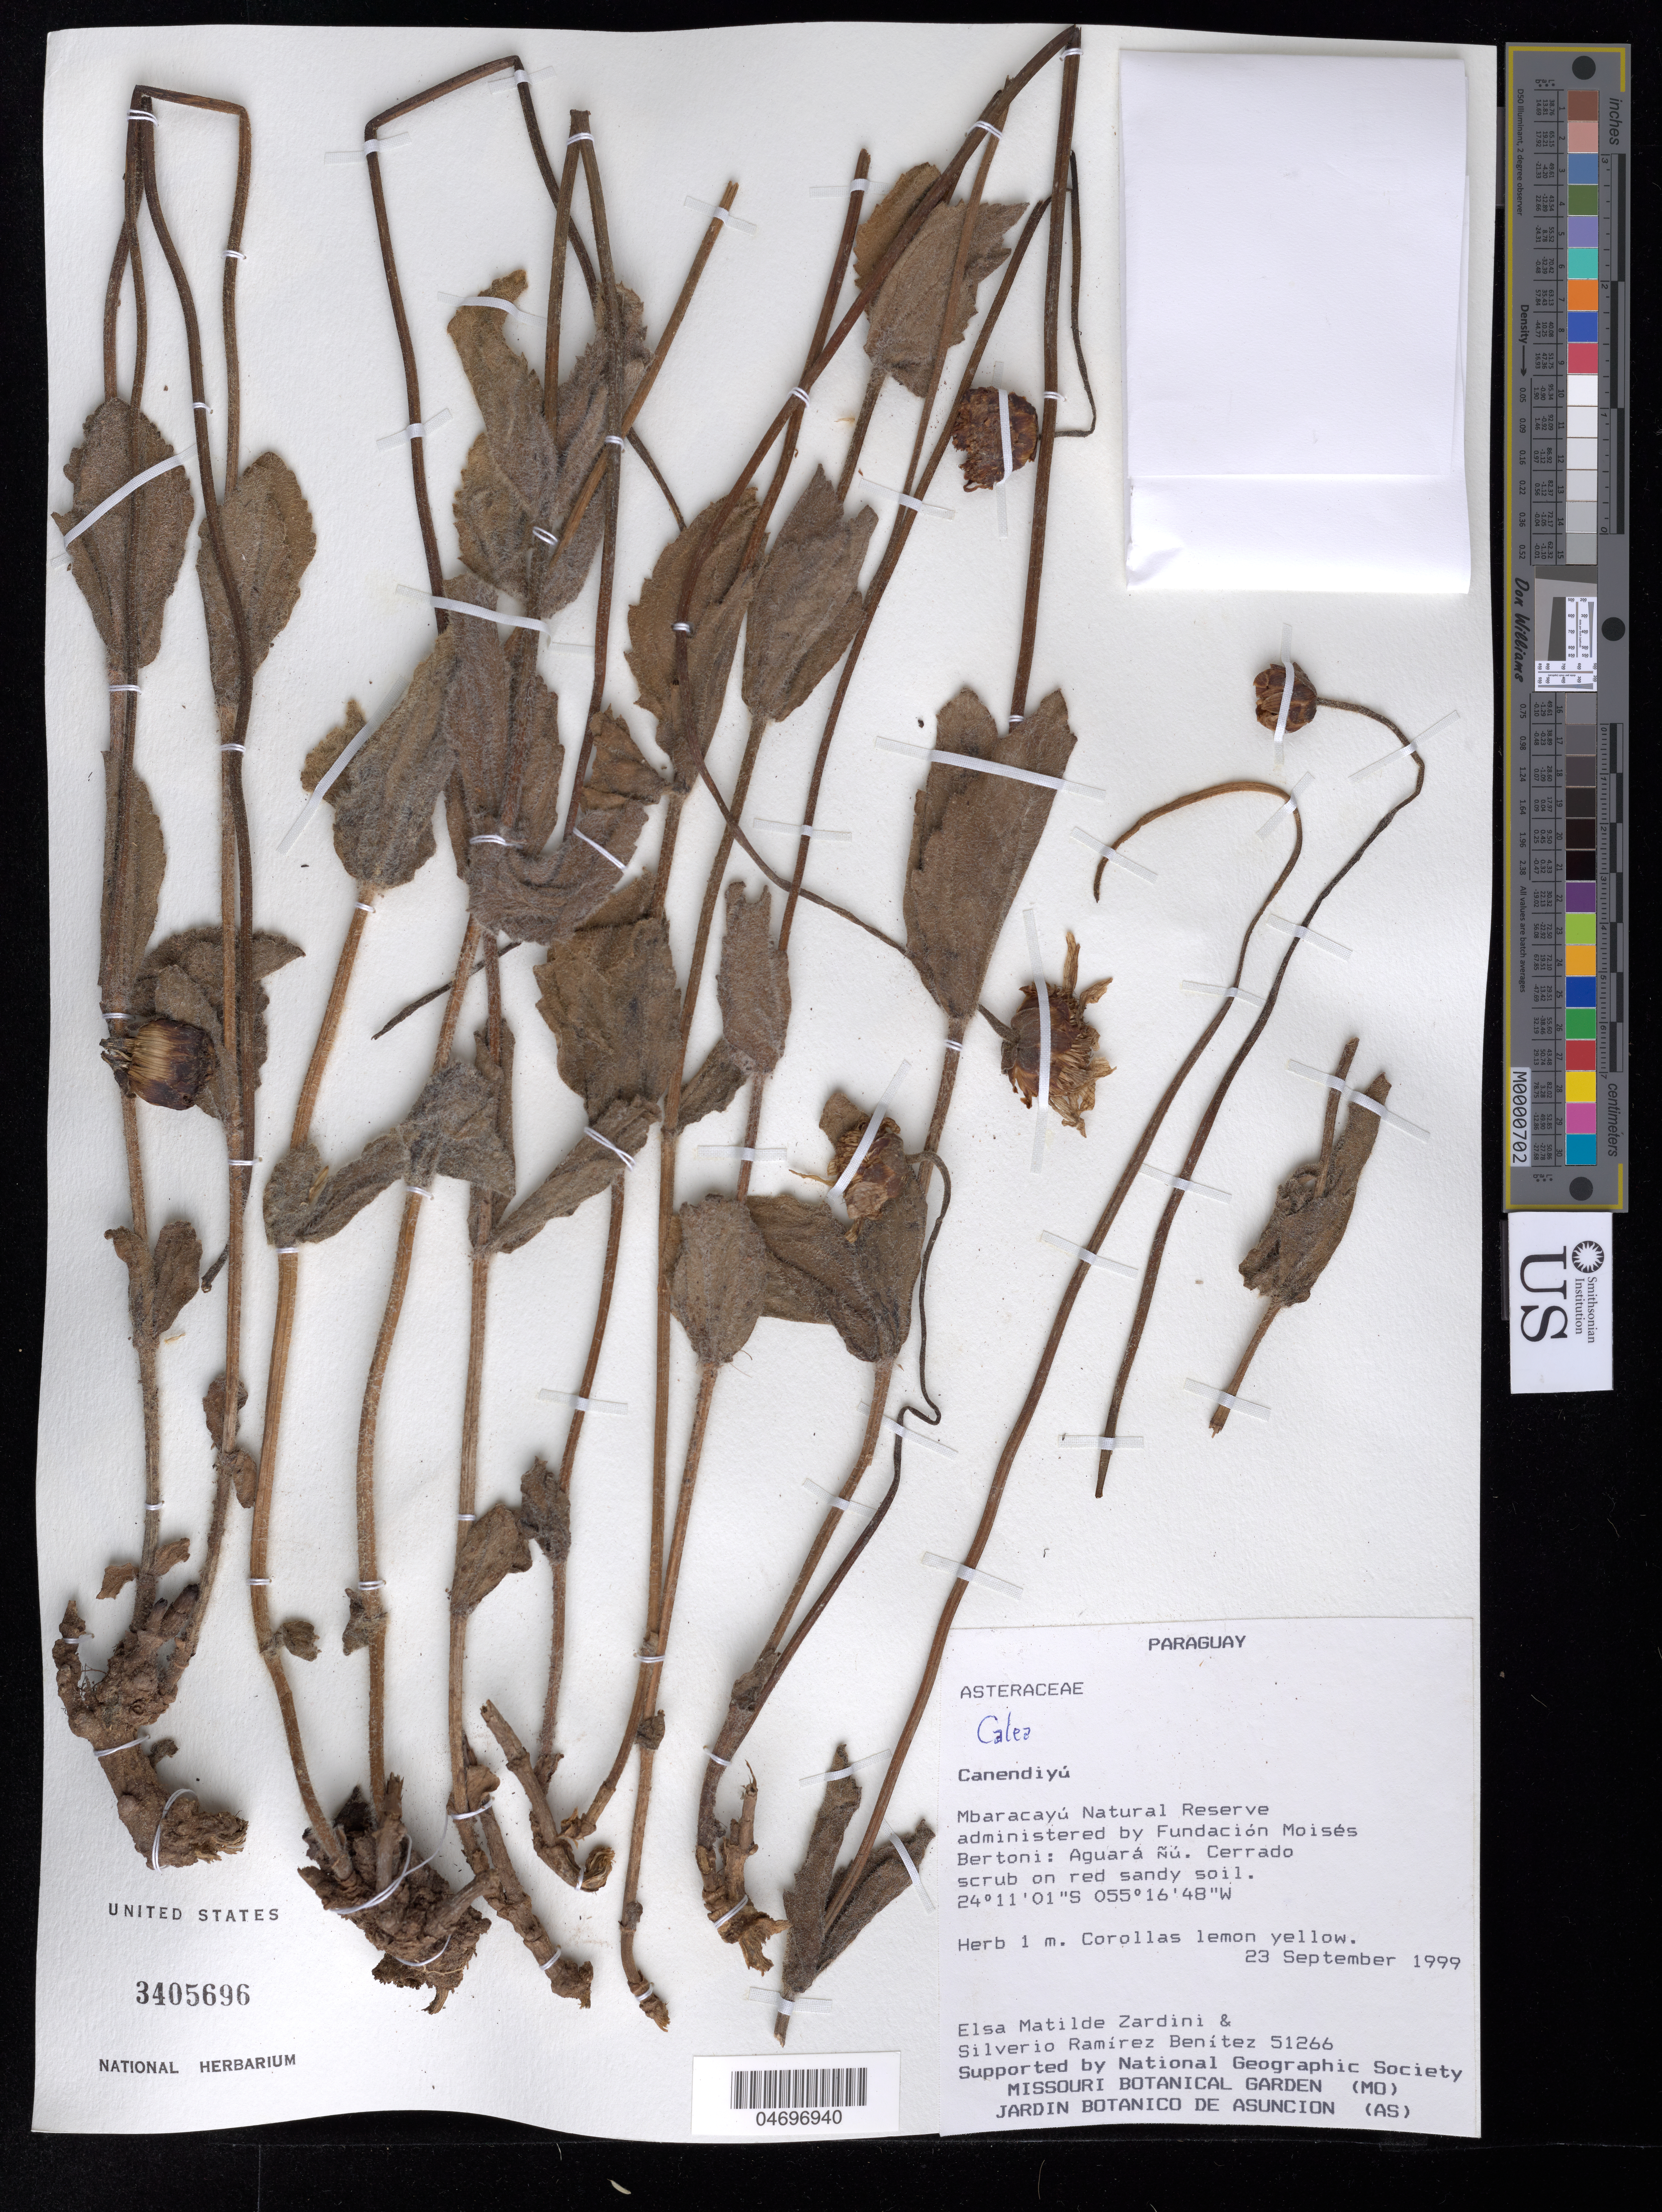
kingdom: Plantae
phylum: Tracheophyta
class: Magnoliopsida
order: Asterales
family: Asteraceae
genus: Calea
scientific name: Calea formosa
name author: Chodat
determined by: Bueno, Vinicius Resende, (ICN), Universidade Federal do Rio Grande do Sul (BRAZIL)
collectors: E. M. Zardini & S. Ramírez B.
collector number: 51266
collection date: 1999-09-23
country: Paraguay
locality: Canendiyu, Mbaracayu Natural Reserve adminstered by Fundacion Moises Bertoni: Aguara NU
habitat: Cerrado scrub on red sandy soil.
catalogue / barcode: US 3405696